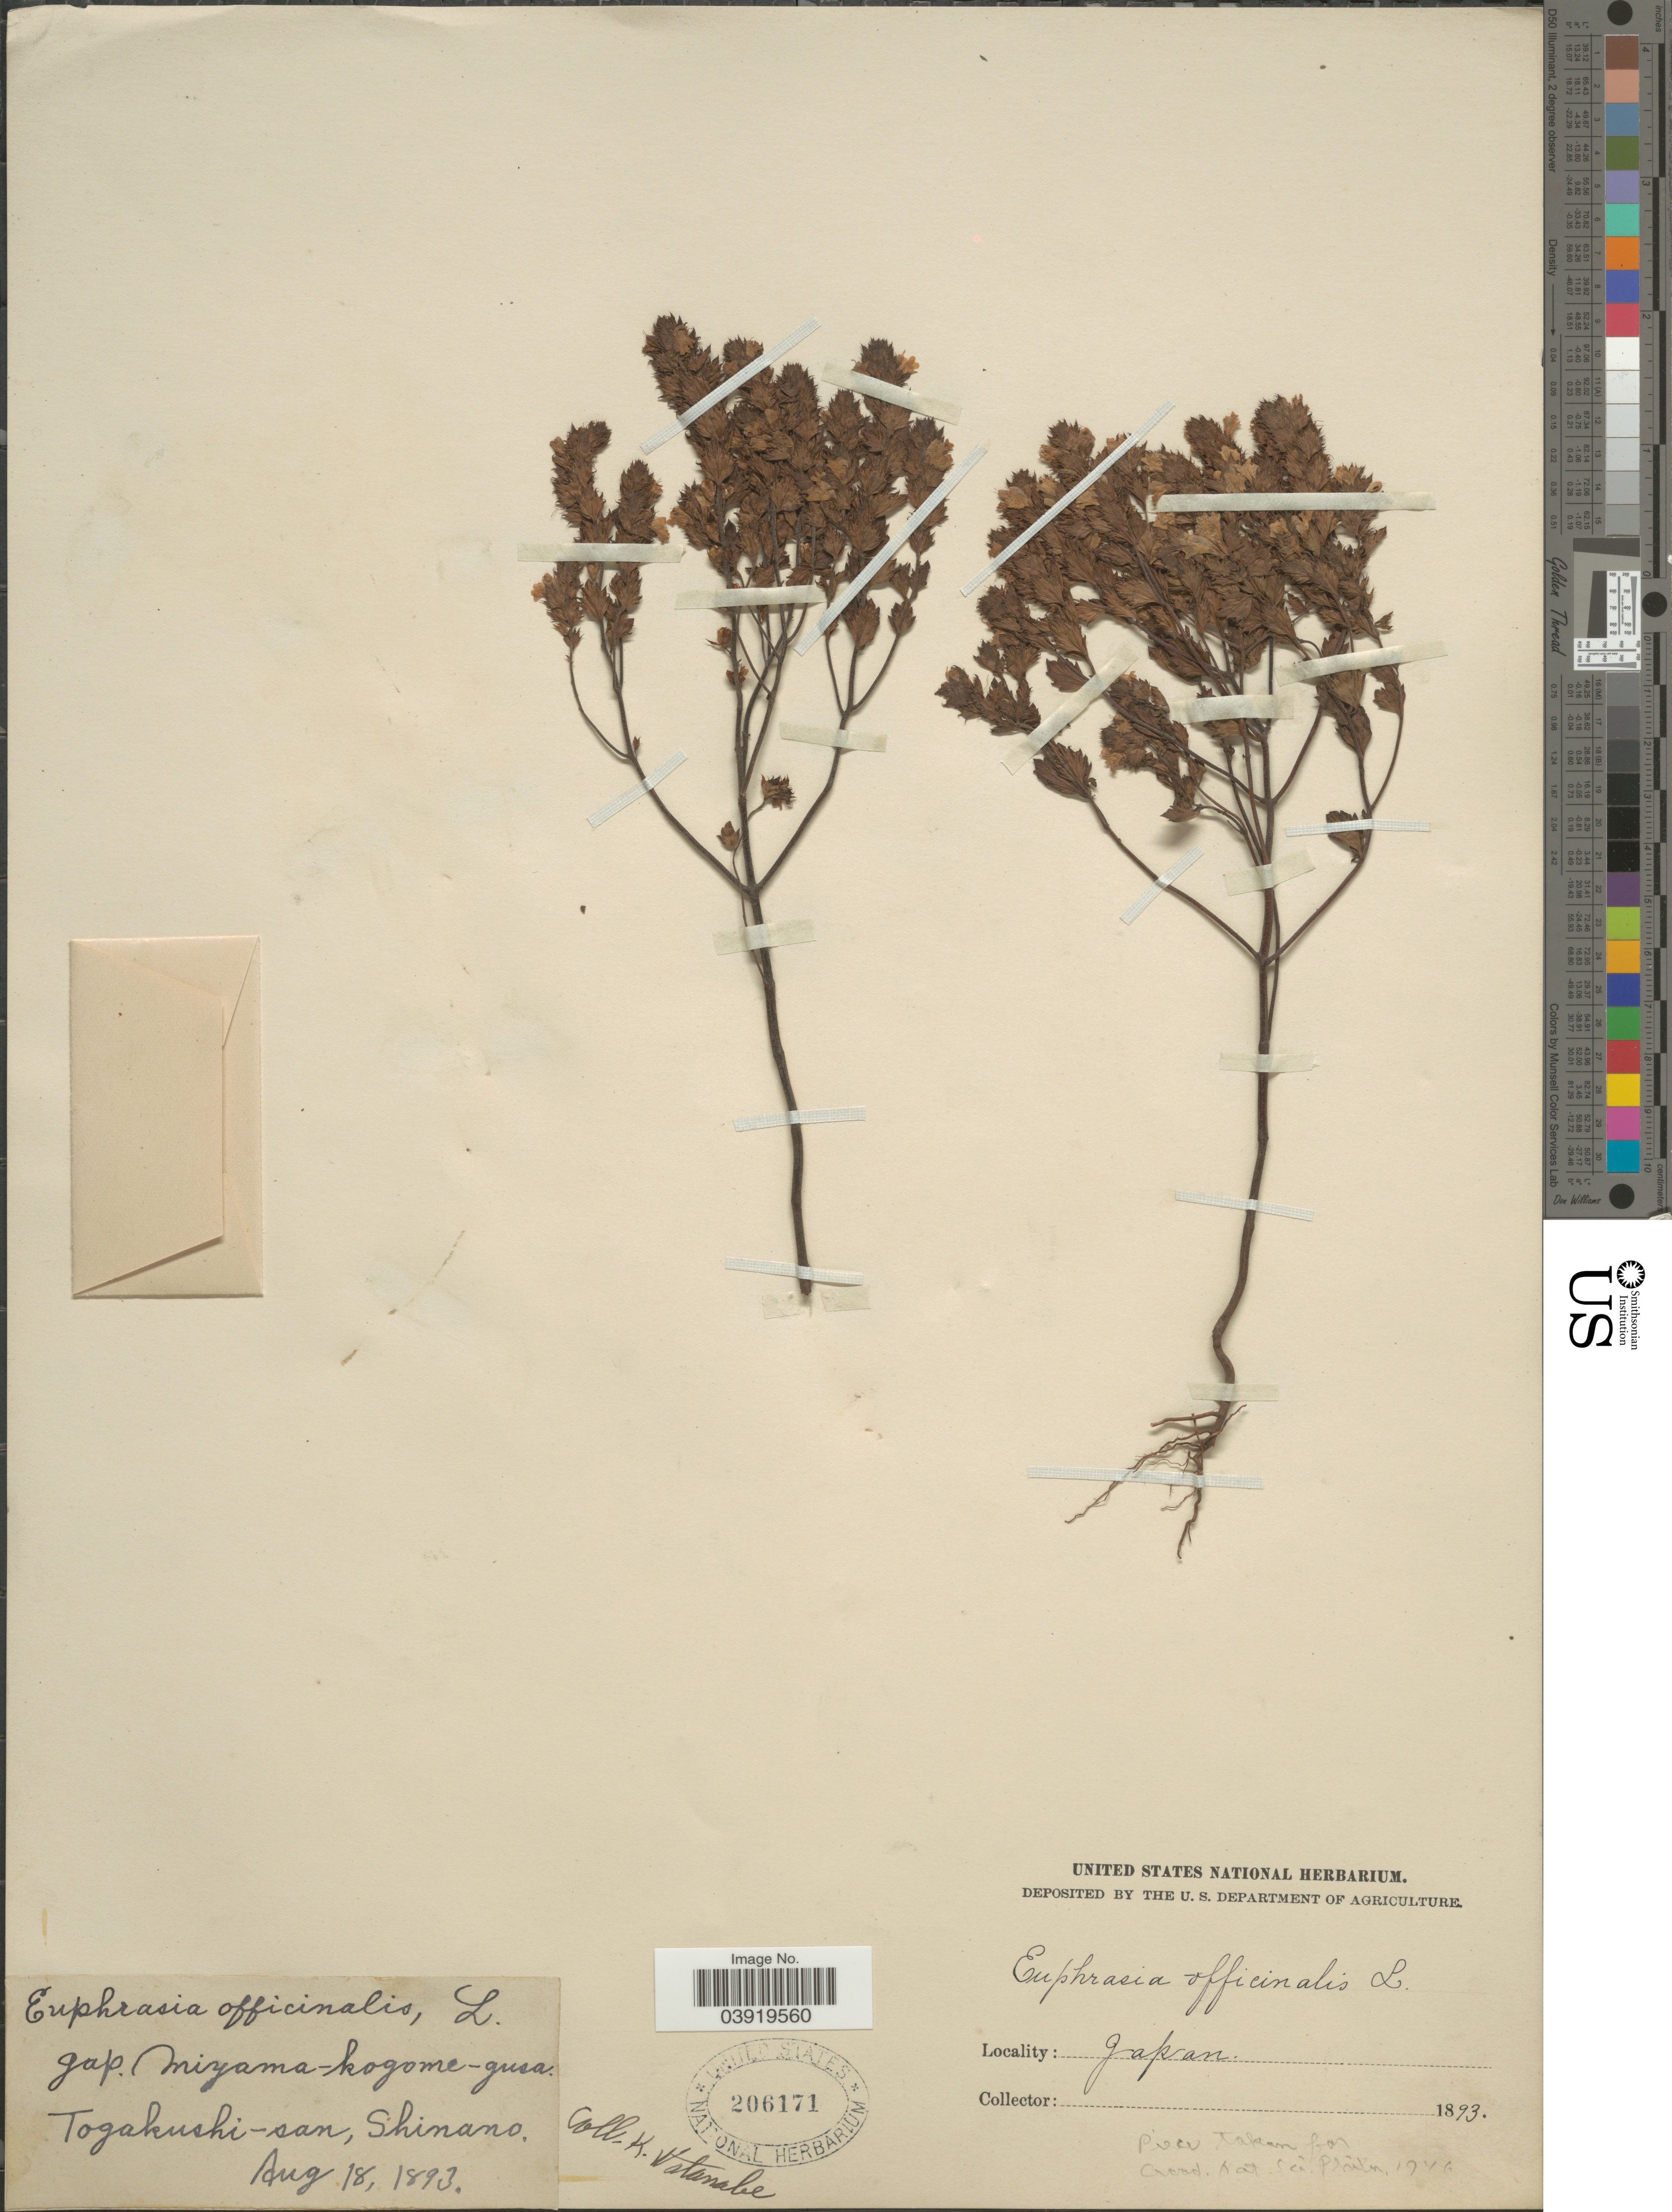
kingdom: Plantae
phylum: Tracheophyta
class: Magnoliopsida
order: Lamiales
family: Orobanchaceae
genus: Euphrasia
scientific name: Euphrasia officinalis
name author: L.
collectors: K. Watanabe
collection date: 1893-08-18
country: Japan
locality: Togakushi-san, Shinano.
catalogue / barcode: US 206171